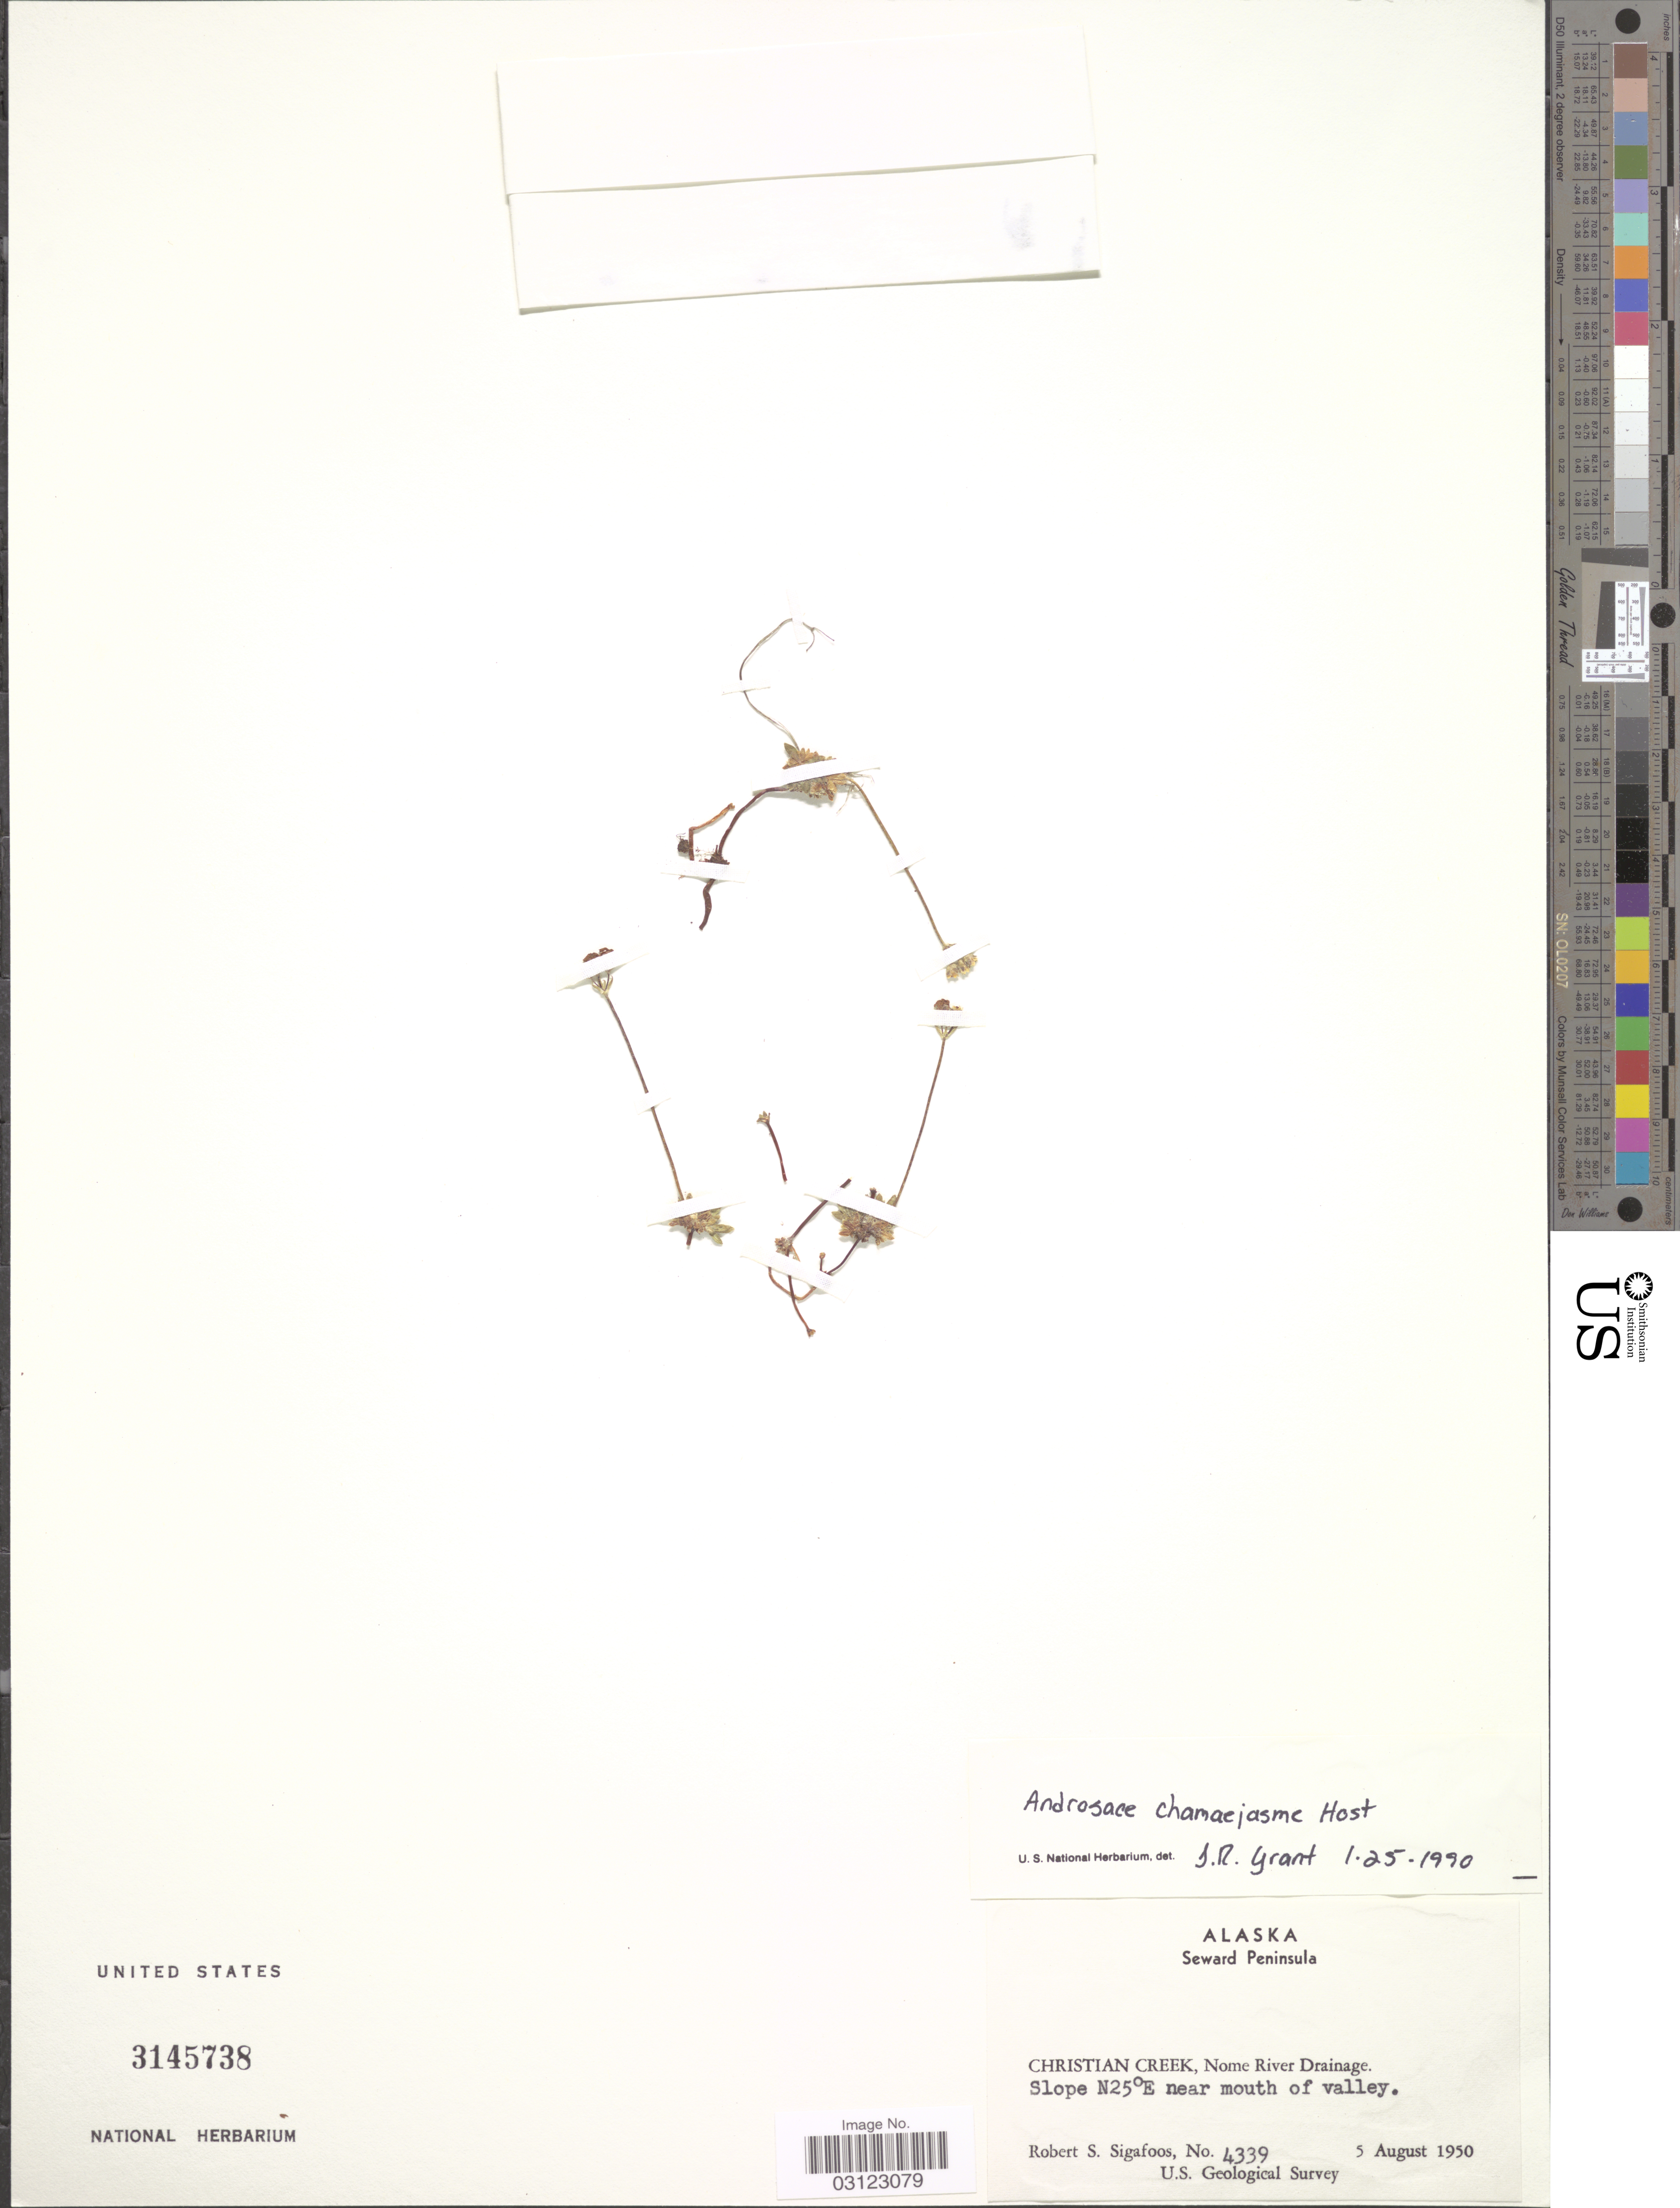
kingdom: Plantae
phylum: Tracheophyta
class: Magnoliopsida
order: Ericales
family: Primulaceae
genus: Androsace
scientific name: Androsace chamaejasme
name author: Wulfen ex Host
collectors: R. Sigafoos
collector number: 4339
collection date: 1950-08-05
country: United States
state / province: Alaska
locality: Seward Peninsula. Christian Creek, Nome River Drainage. Slope N25°E near mouth of valley.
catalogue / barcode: US 3145738